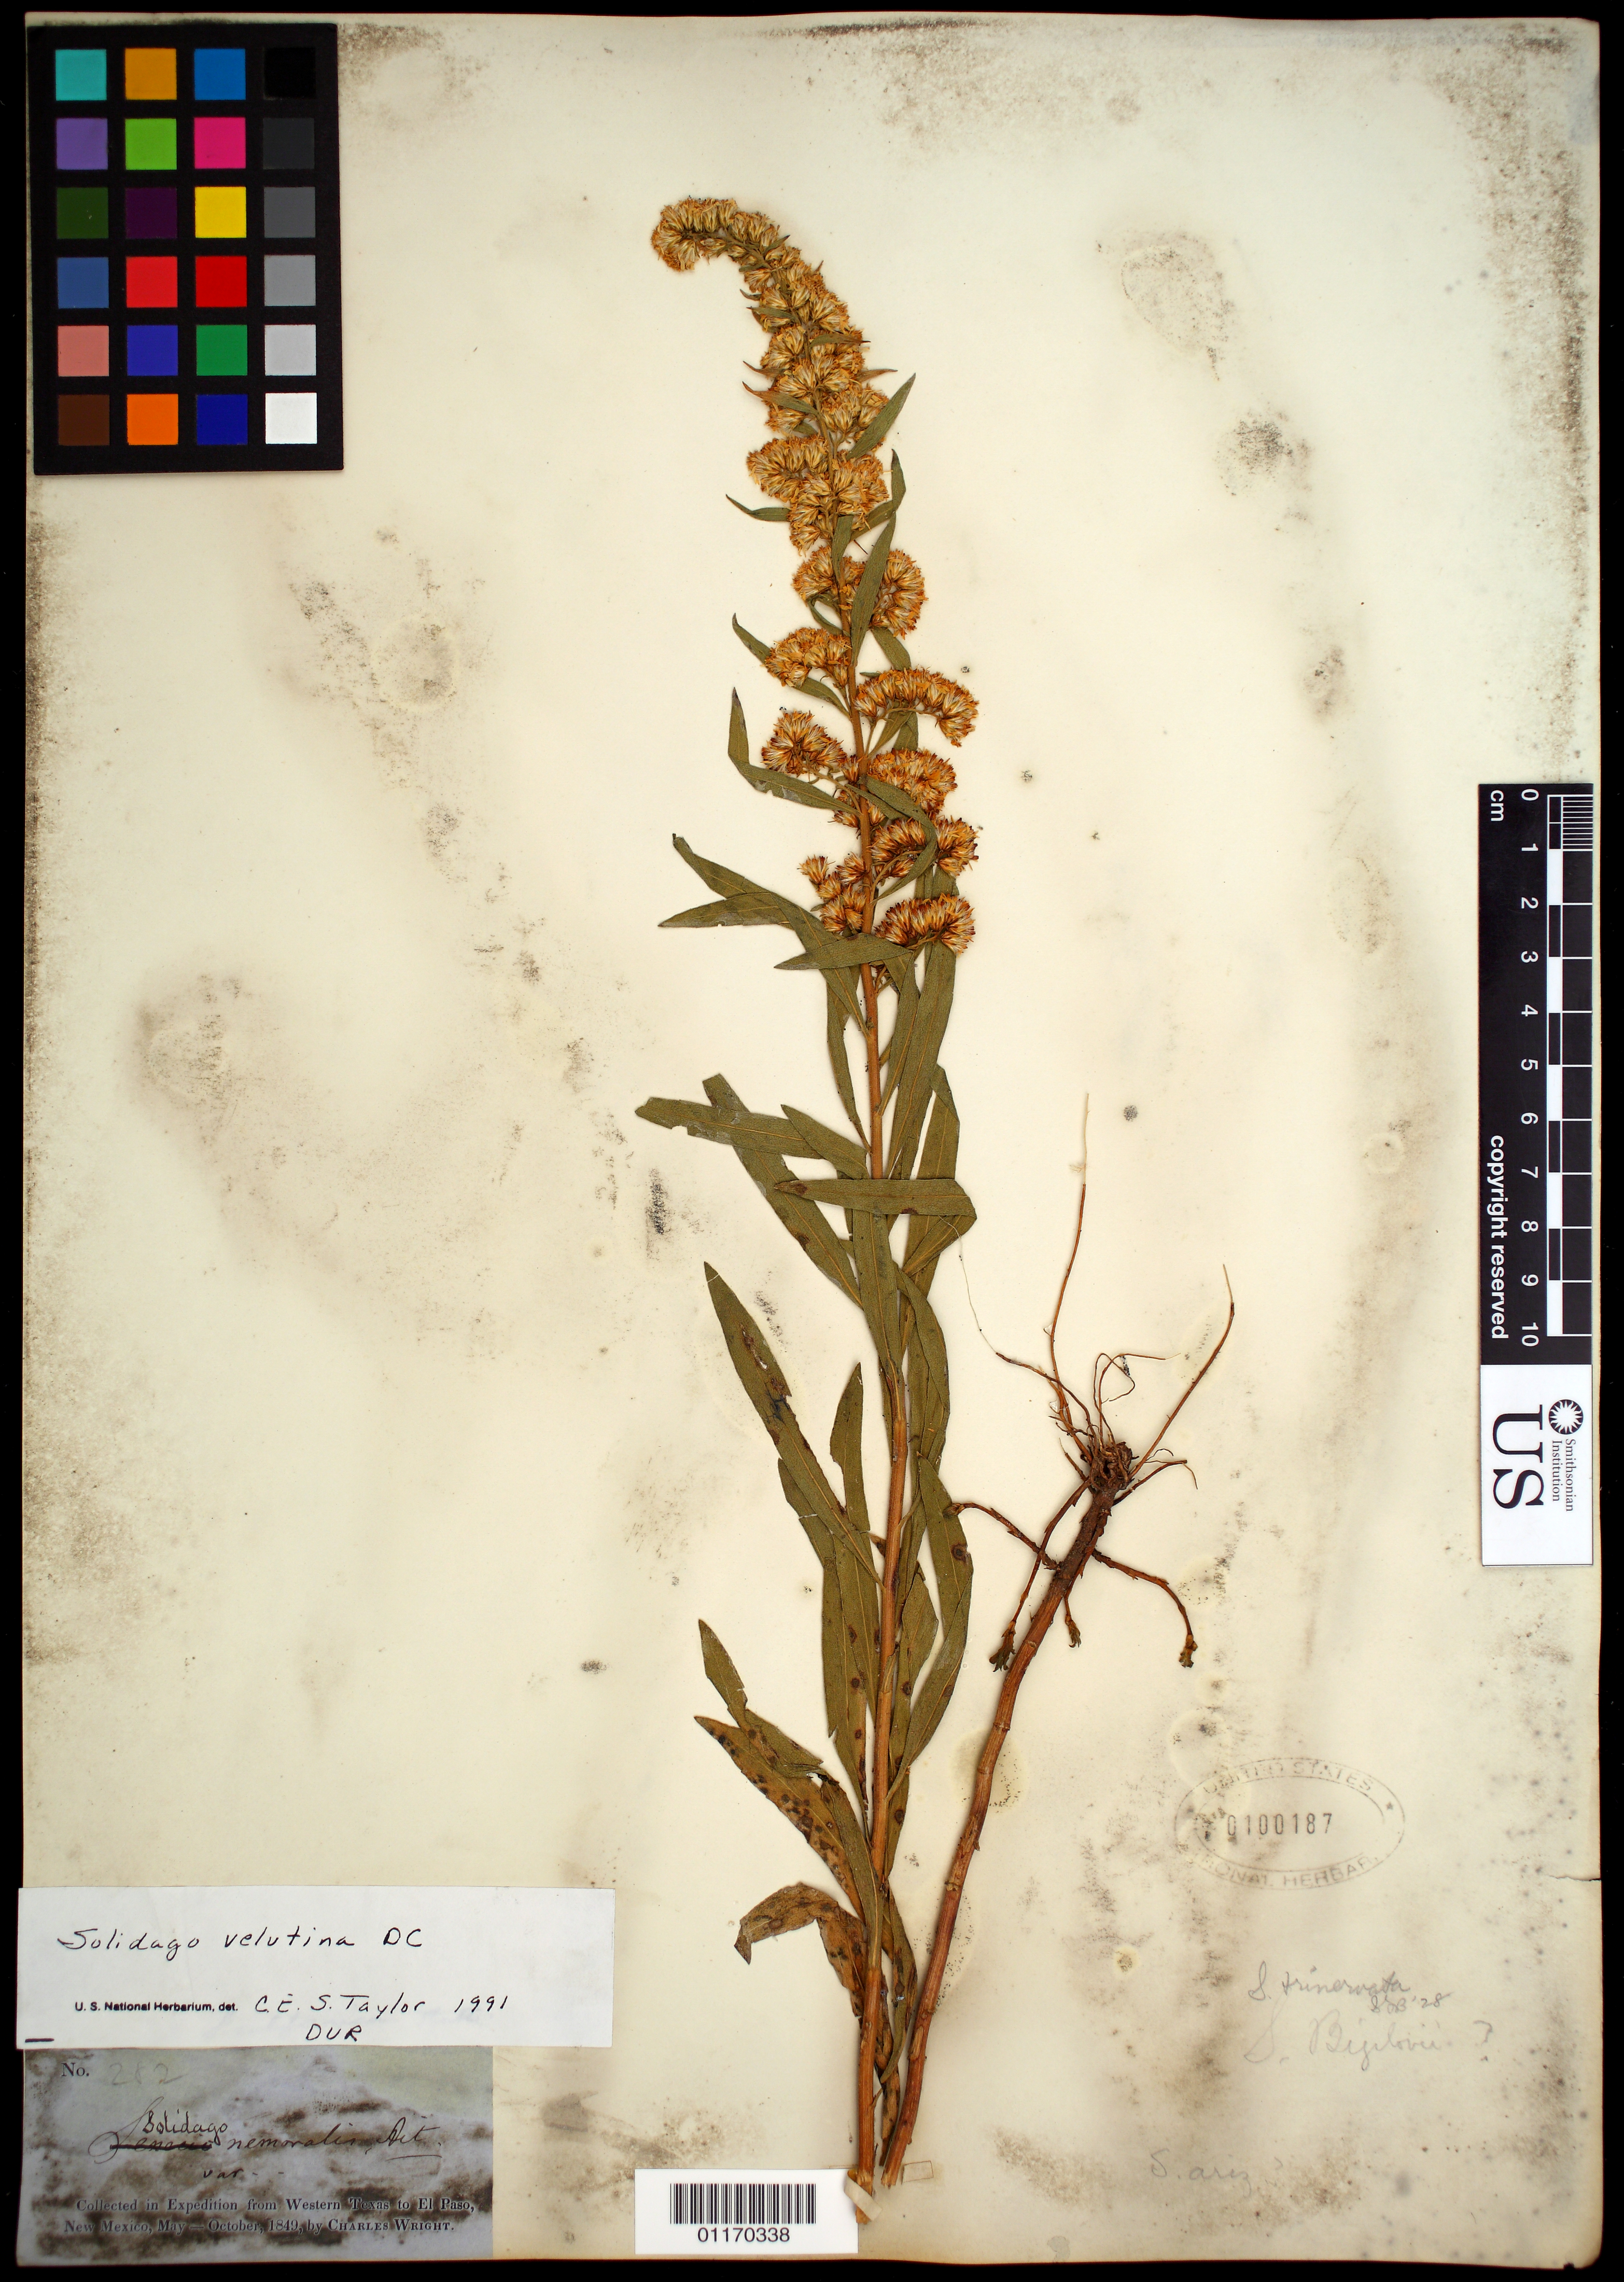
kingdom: Plantae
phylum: Tracheophyta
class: Magnoliopsida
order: Asterales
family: Asteraceae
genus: Solidago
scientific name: Solidago velutina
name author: DC.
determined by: Taylor, Constance E. S.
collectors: C. Wright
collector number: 282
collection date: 1849-05/1849-10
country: United States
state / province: New Mexico / Texas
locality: from Western Texas to El Paso, New Mexico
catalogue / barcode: US 100187